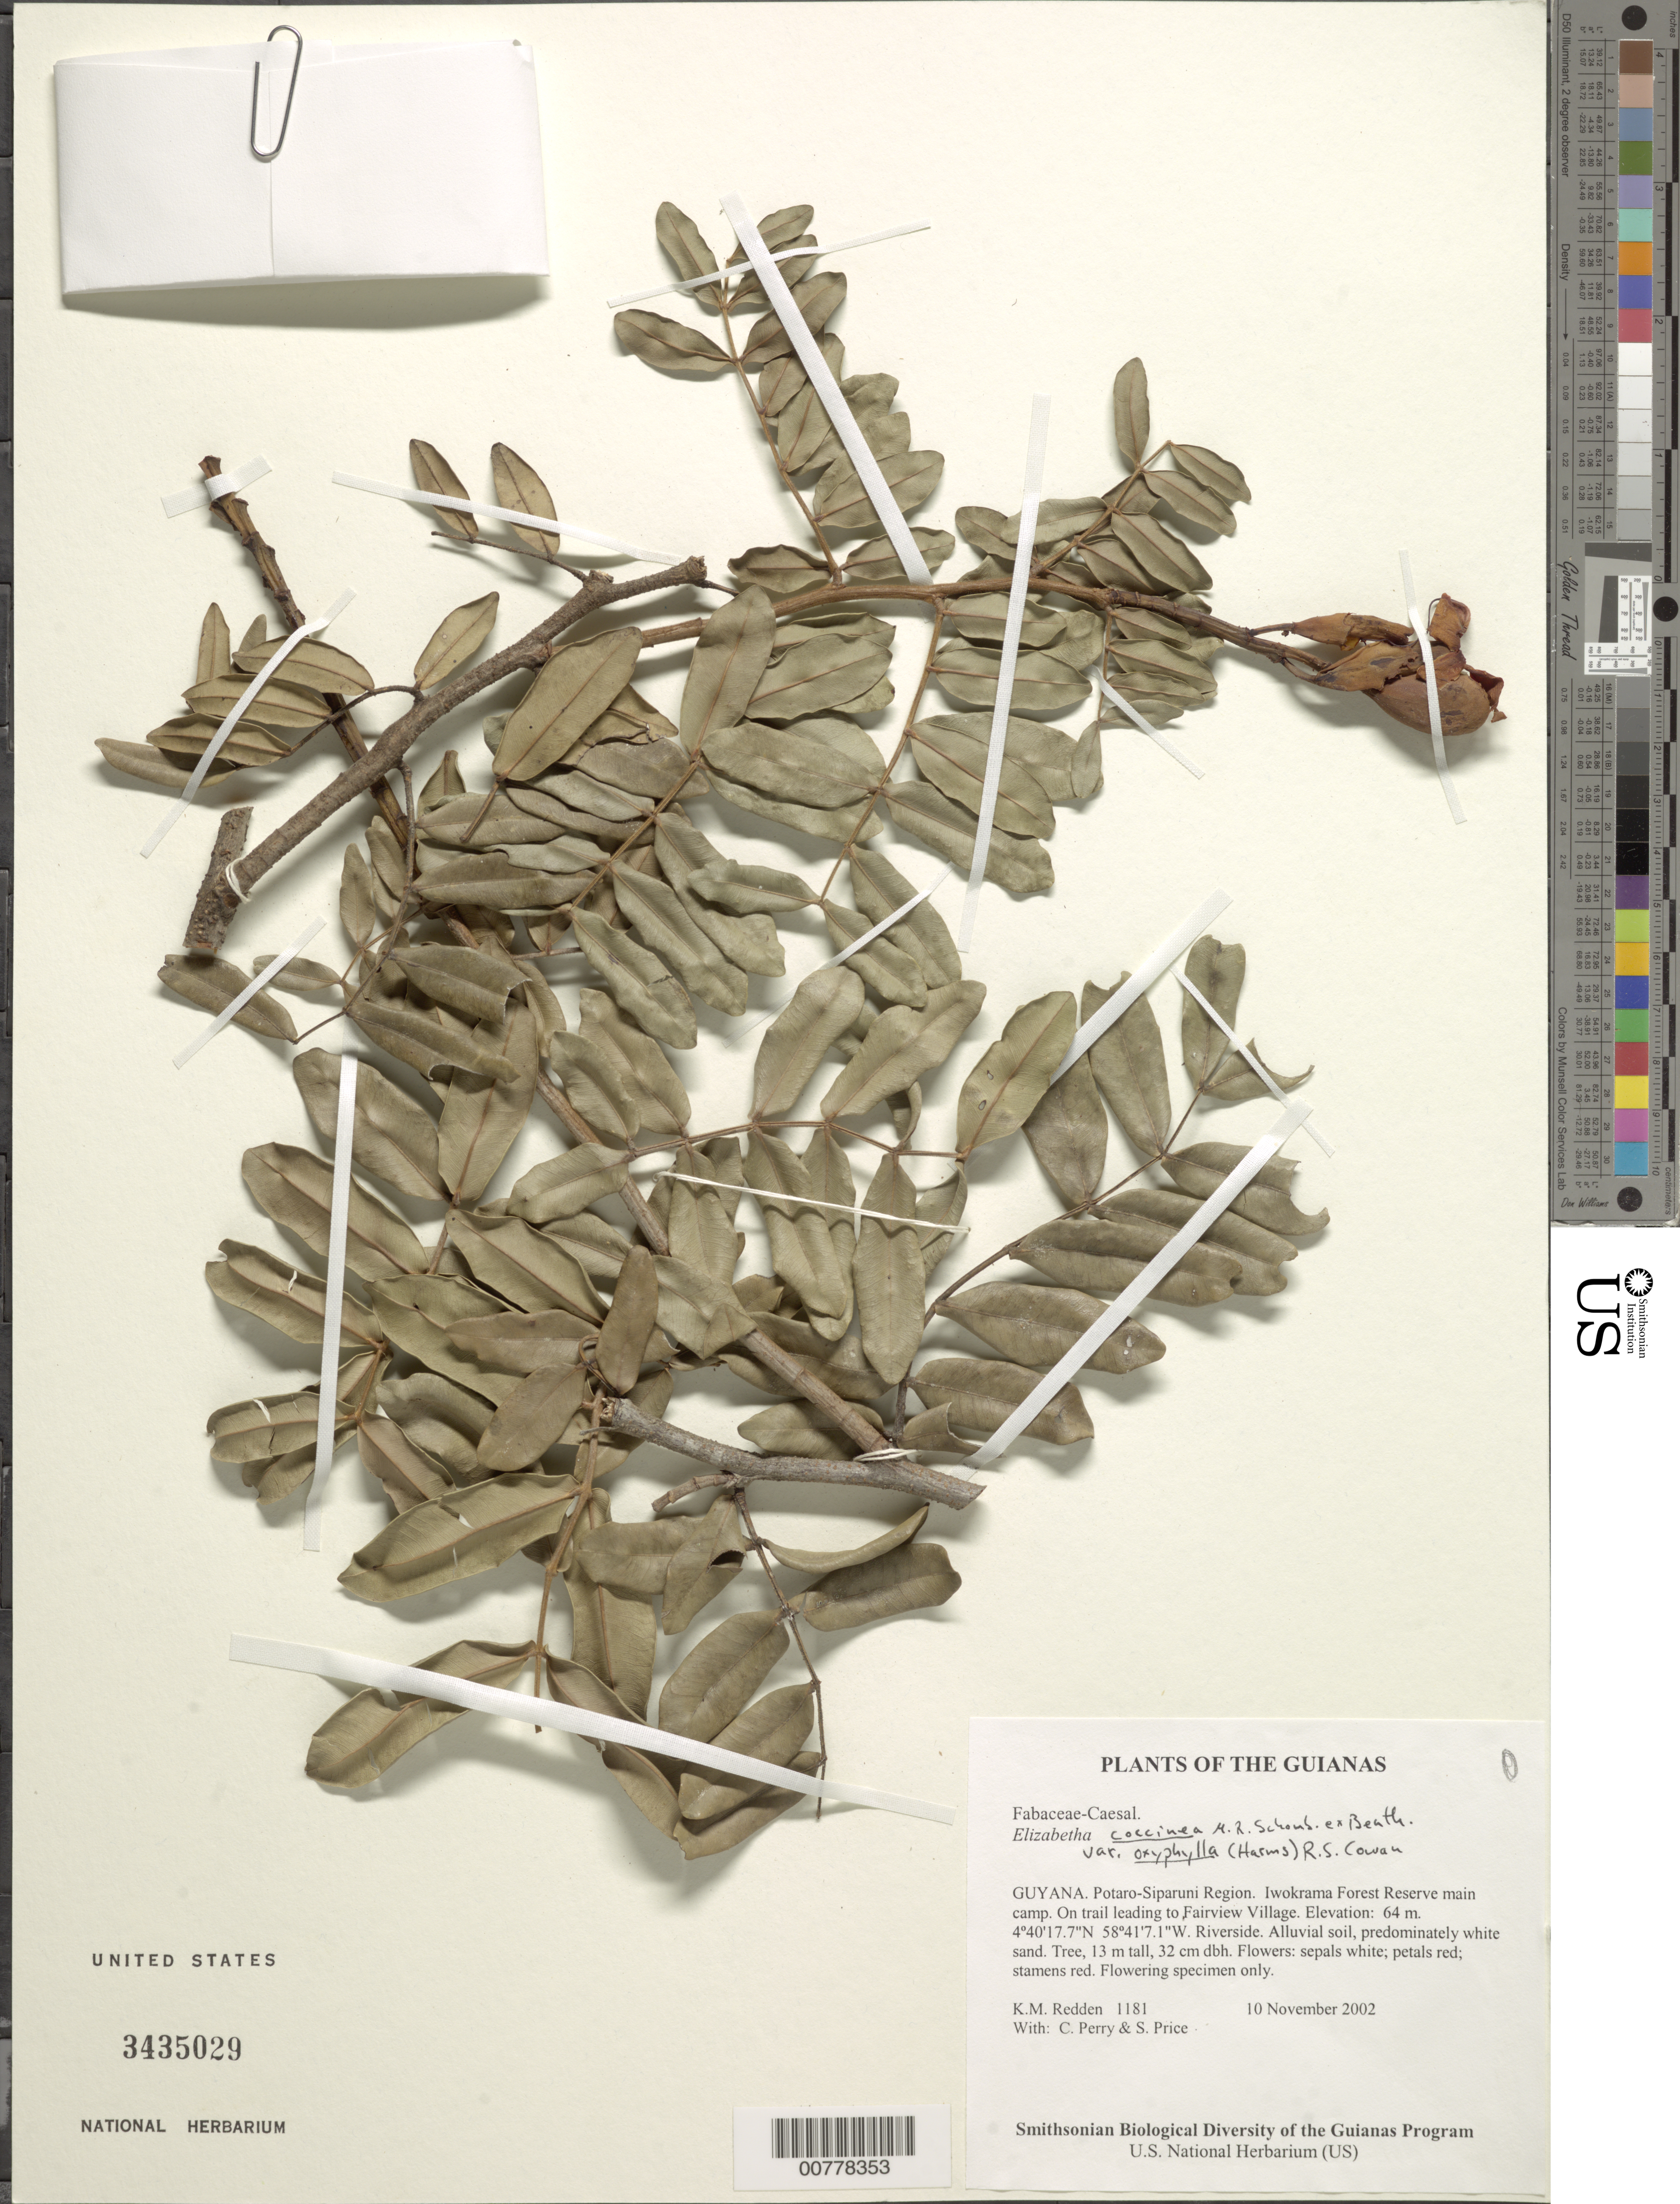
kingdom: Plantae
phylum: Tracheophyta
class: Magnoliopsida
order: Fabales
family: Fabaceae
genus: Elizabetha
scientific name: Elizabetha coccinea var. oxyphylla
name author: (Harms) R.S. Cowan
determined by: Redden, K. M.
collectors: K. M. Redden, C. Perry & S. Price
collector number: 1181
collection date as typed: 10 November 2002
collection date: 2002-11-10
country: Guyana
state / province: Potaro-Siparuni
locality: Iwokrama Forest Reserve main camp. On trail leading to Fairview Village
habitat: Riverside. Alluvial soil, predominately white sand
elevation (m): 64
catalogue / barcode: US 3435029